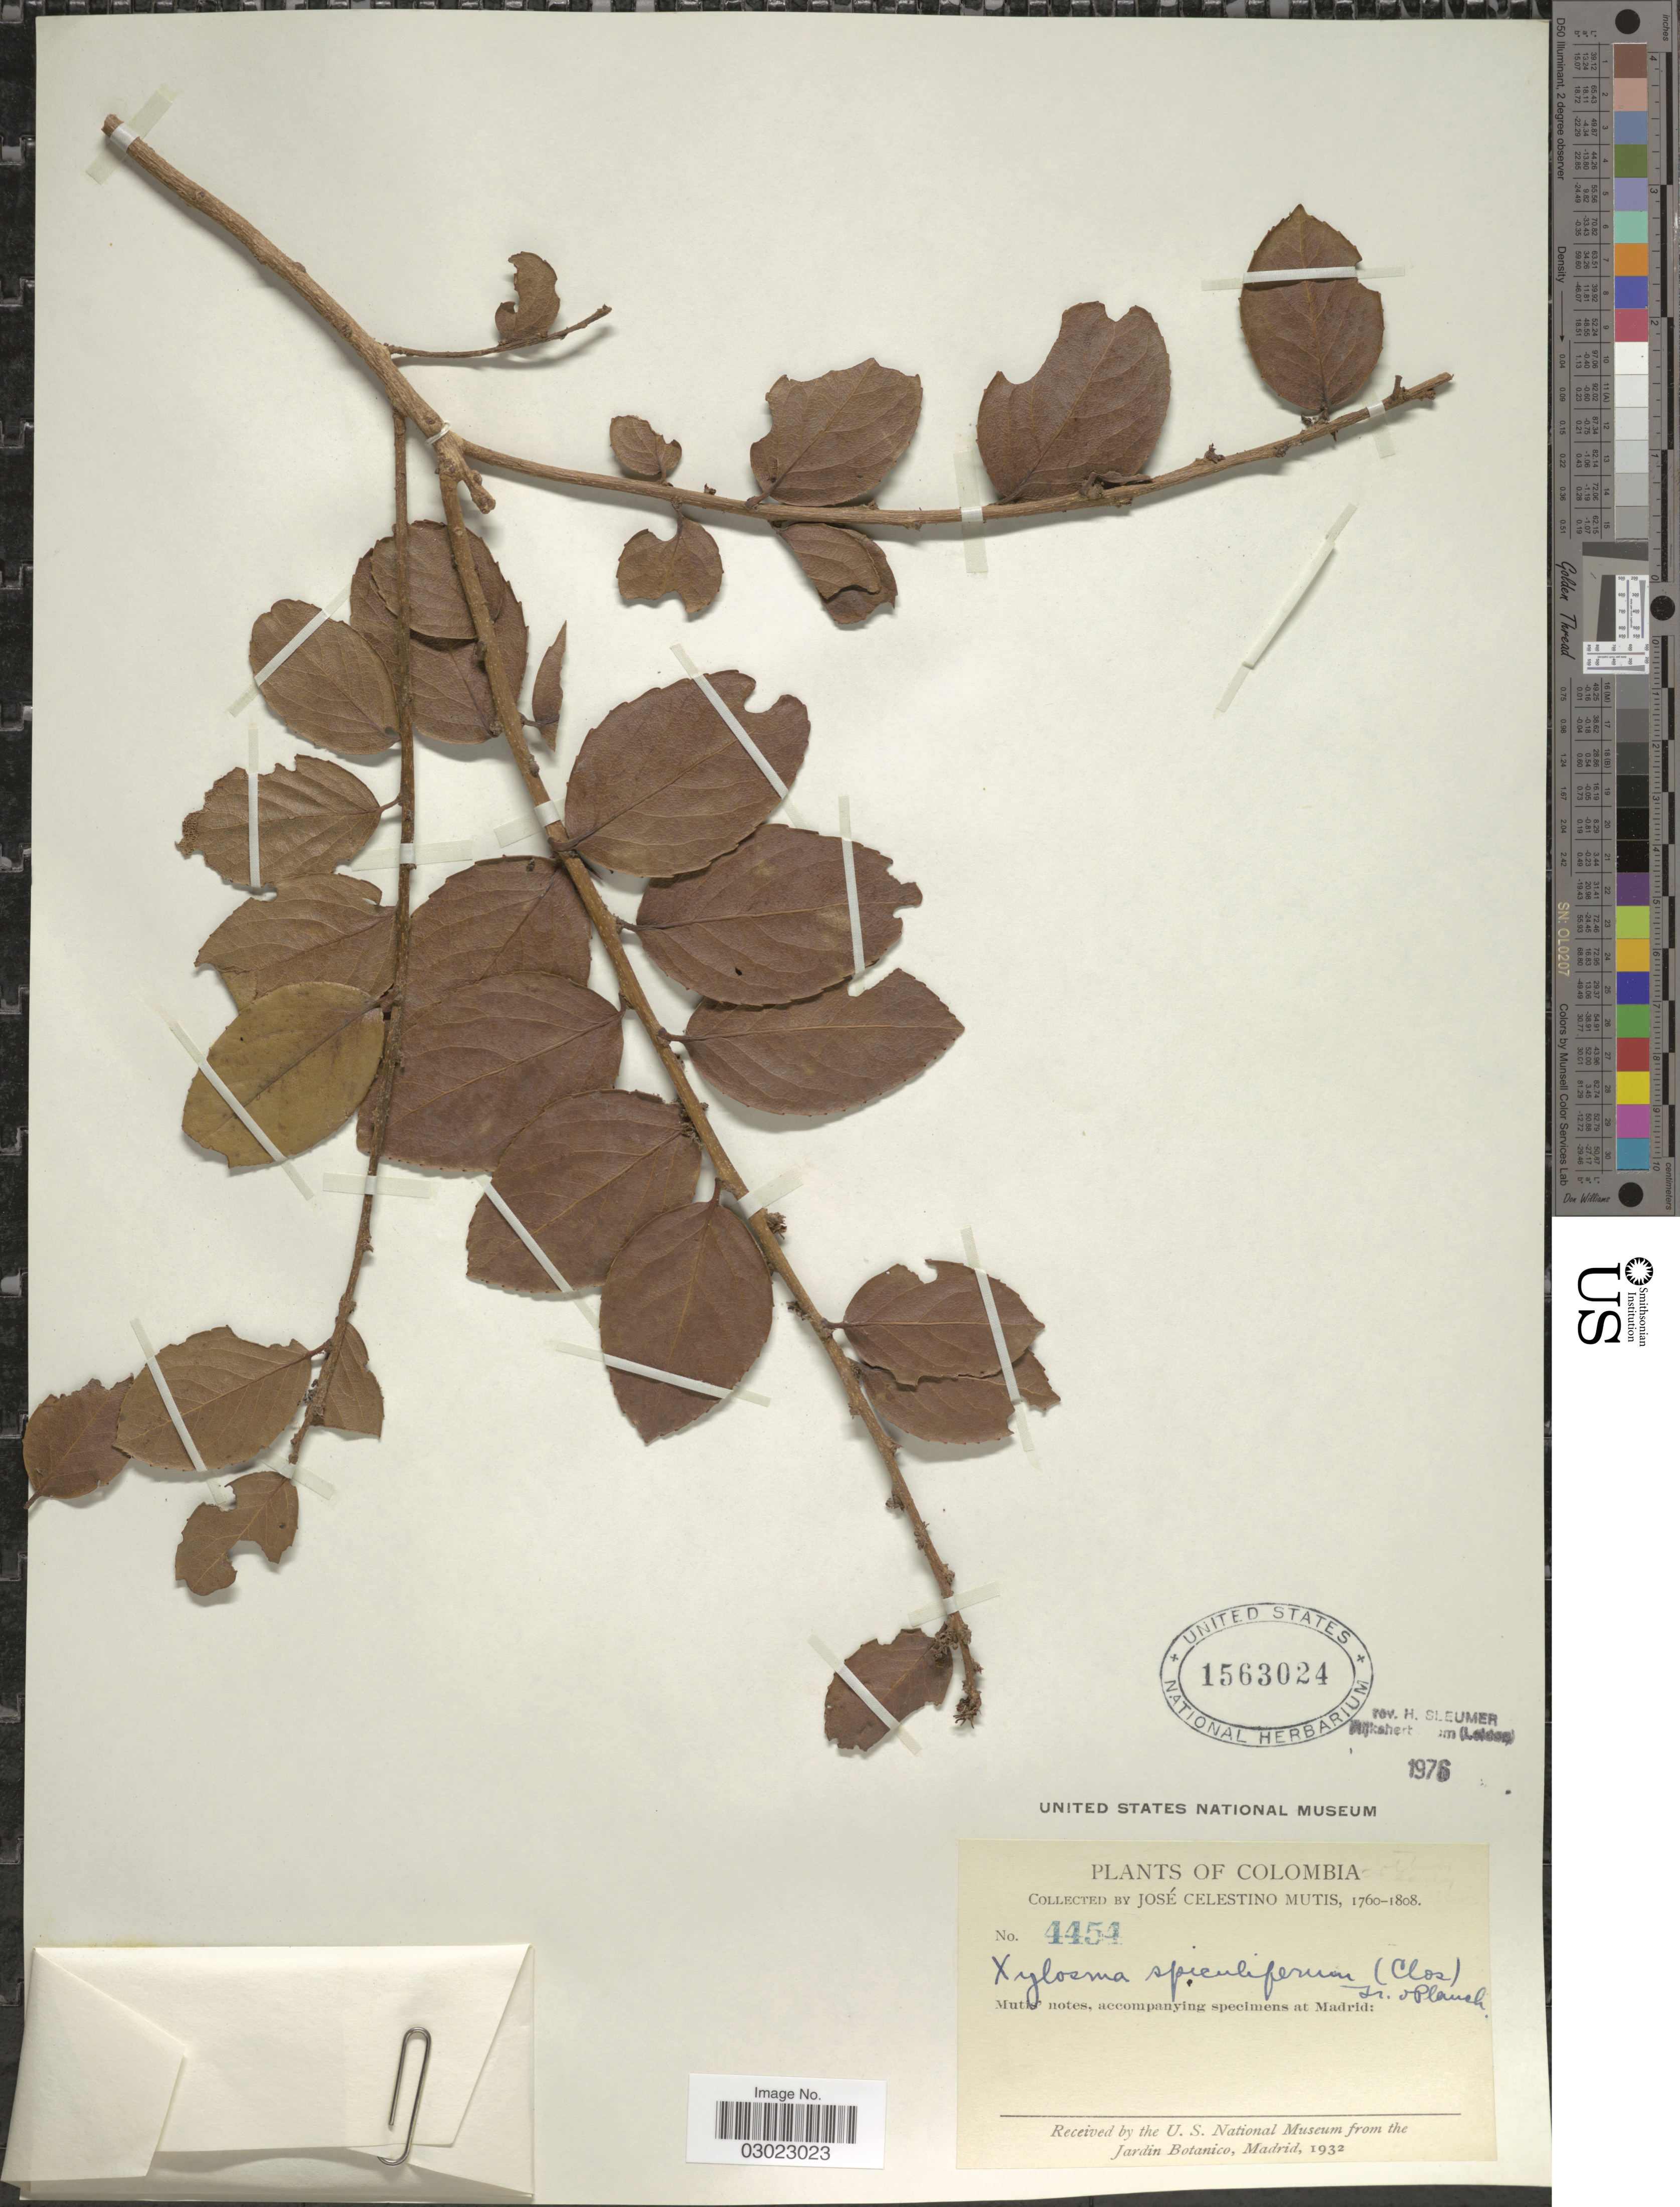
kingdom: Plantae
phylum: Tracheophyta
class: Magnoliopsida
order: Malpighiales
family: Salicaceae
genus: Xylosma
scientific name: Xylosma spiculifera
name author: (Tul.) Triana & Planch.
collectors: J. C. B. Mutis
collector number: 4454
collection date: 1760/1808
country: Colombia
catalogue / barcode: US 1563024